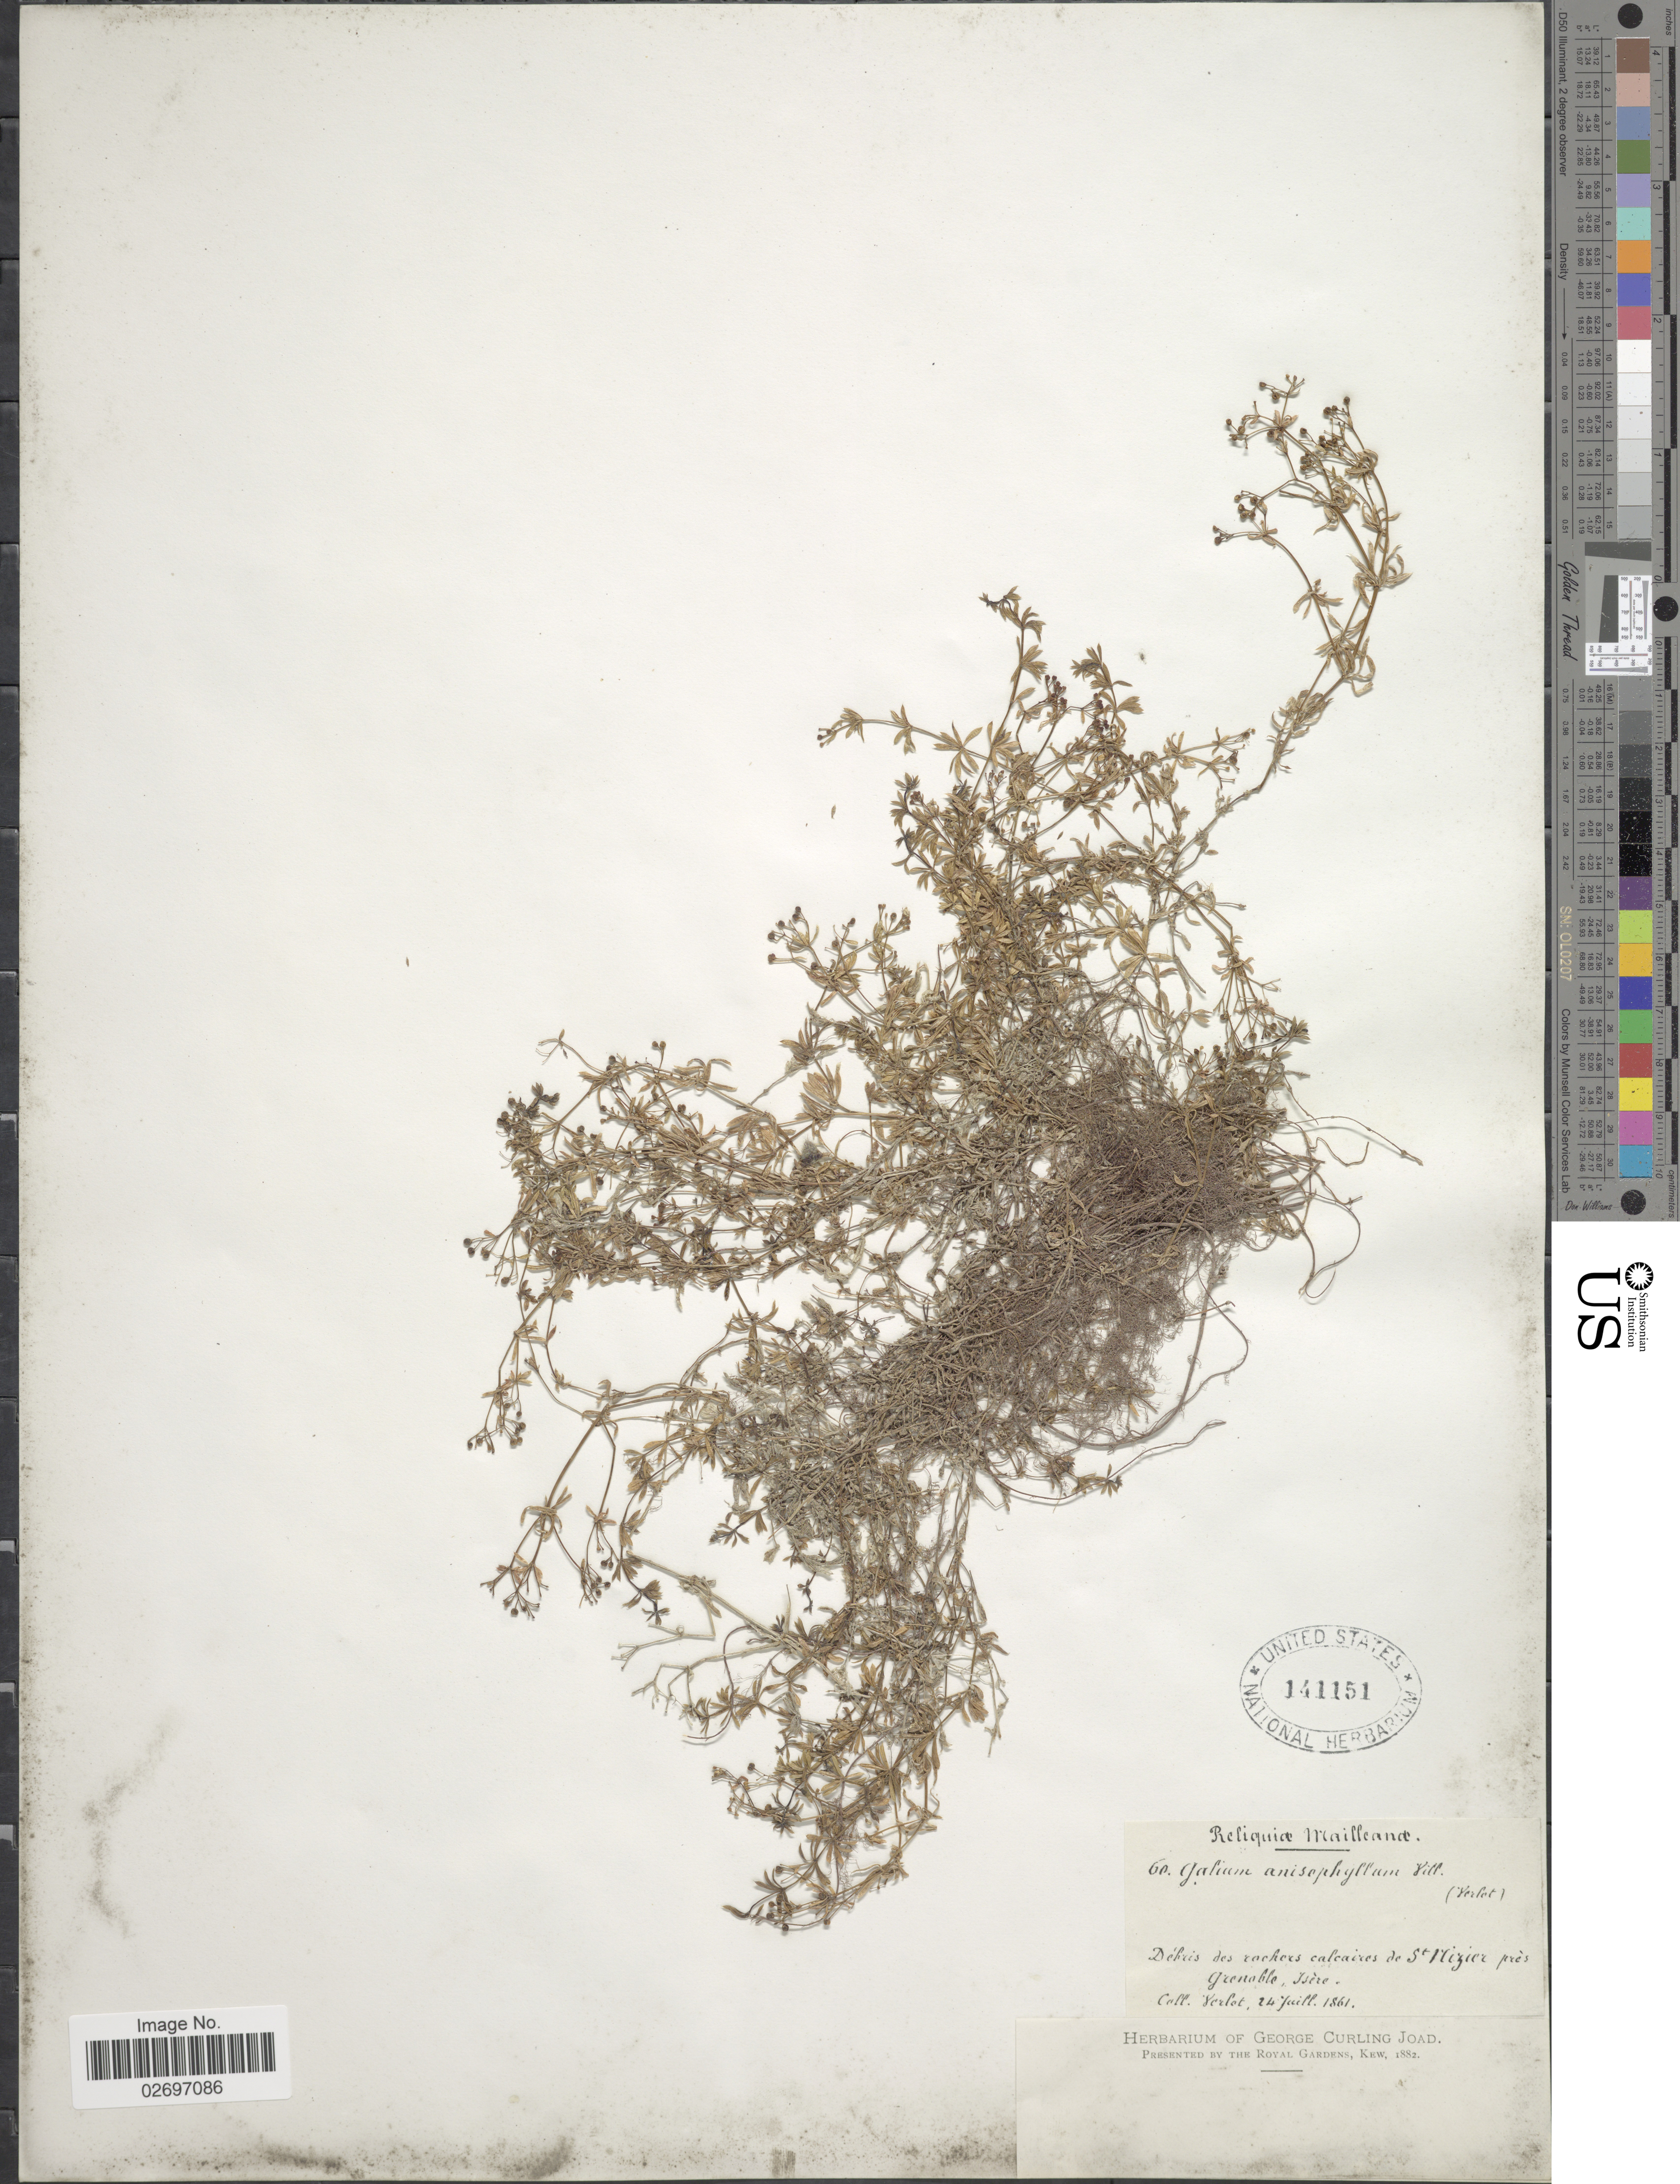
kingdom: Plantae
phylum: Tracheophyta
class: Magnoliopsida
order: Gentianales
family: Rubiaceae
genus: Galium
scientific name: Galium anisophyllum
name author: Vill.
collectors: Verlot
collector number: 60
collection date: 1861-07-24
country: France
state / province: Auvergne-Rhône-Alpes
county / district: Isère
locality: Debris des rochers calcaires de St. Nizier pres Grenoble, Isère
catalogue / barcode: US 141151